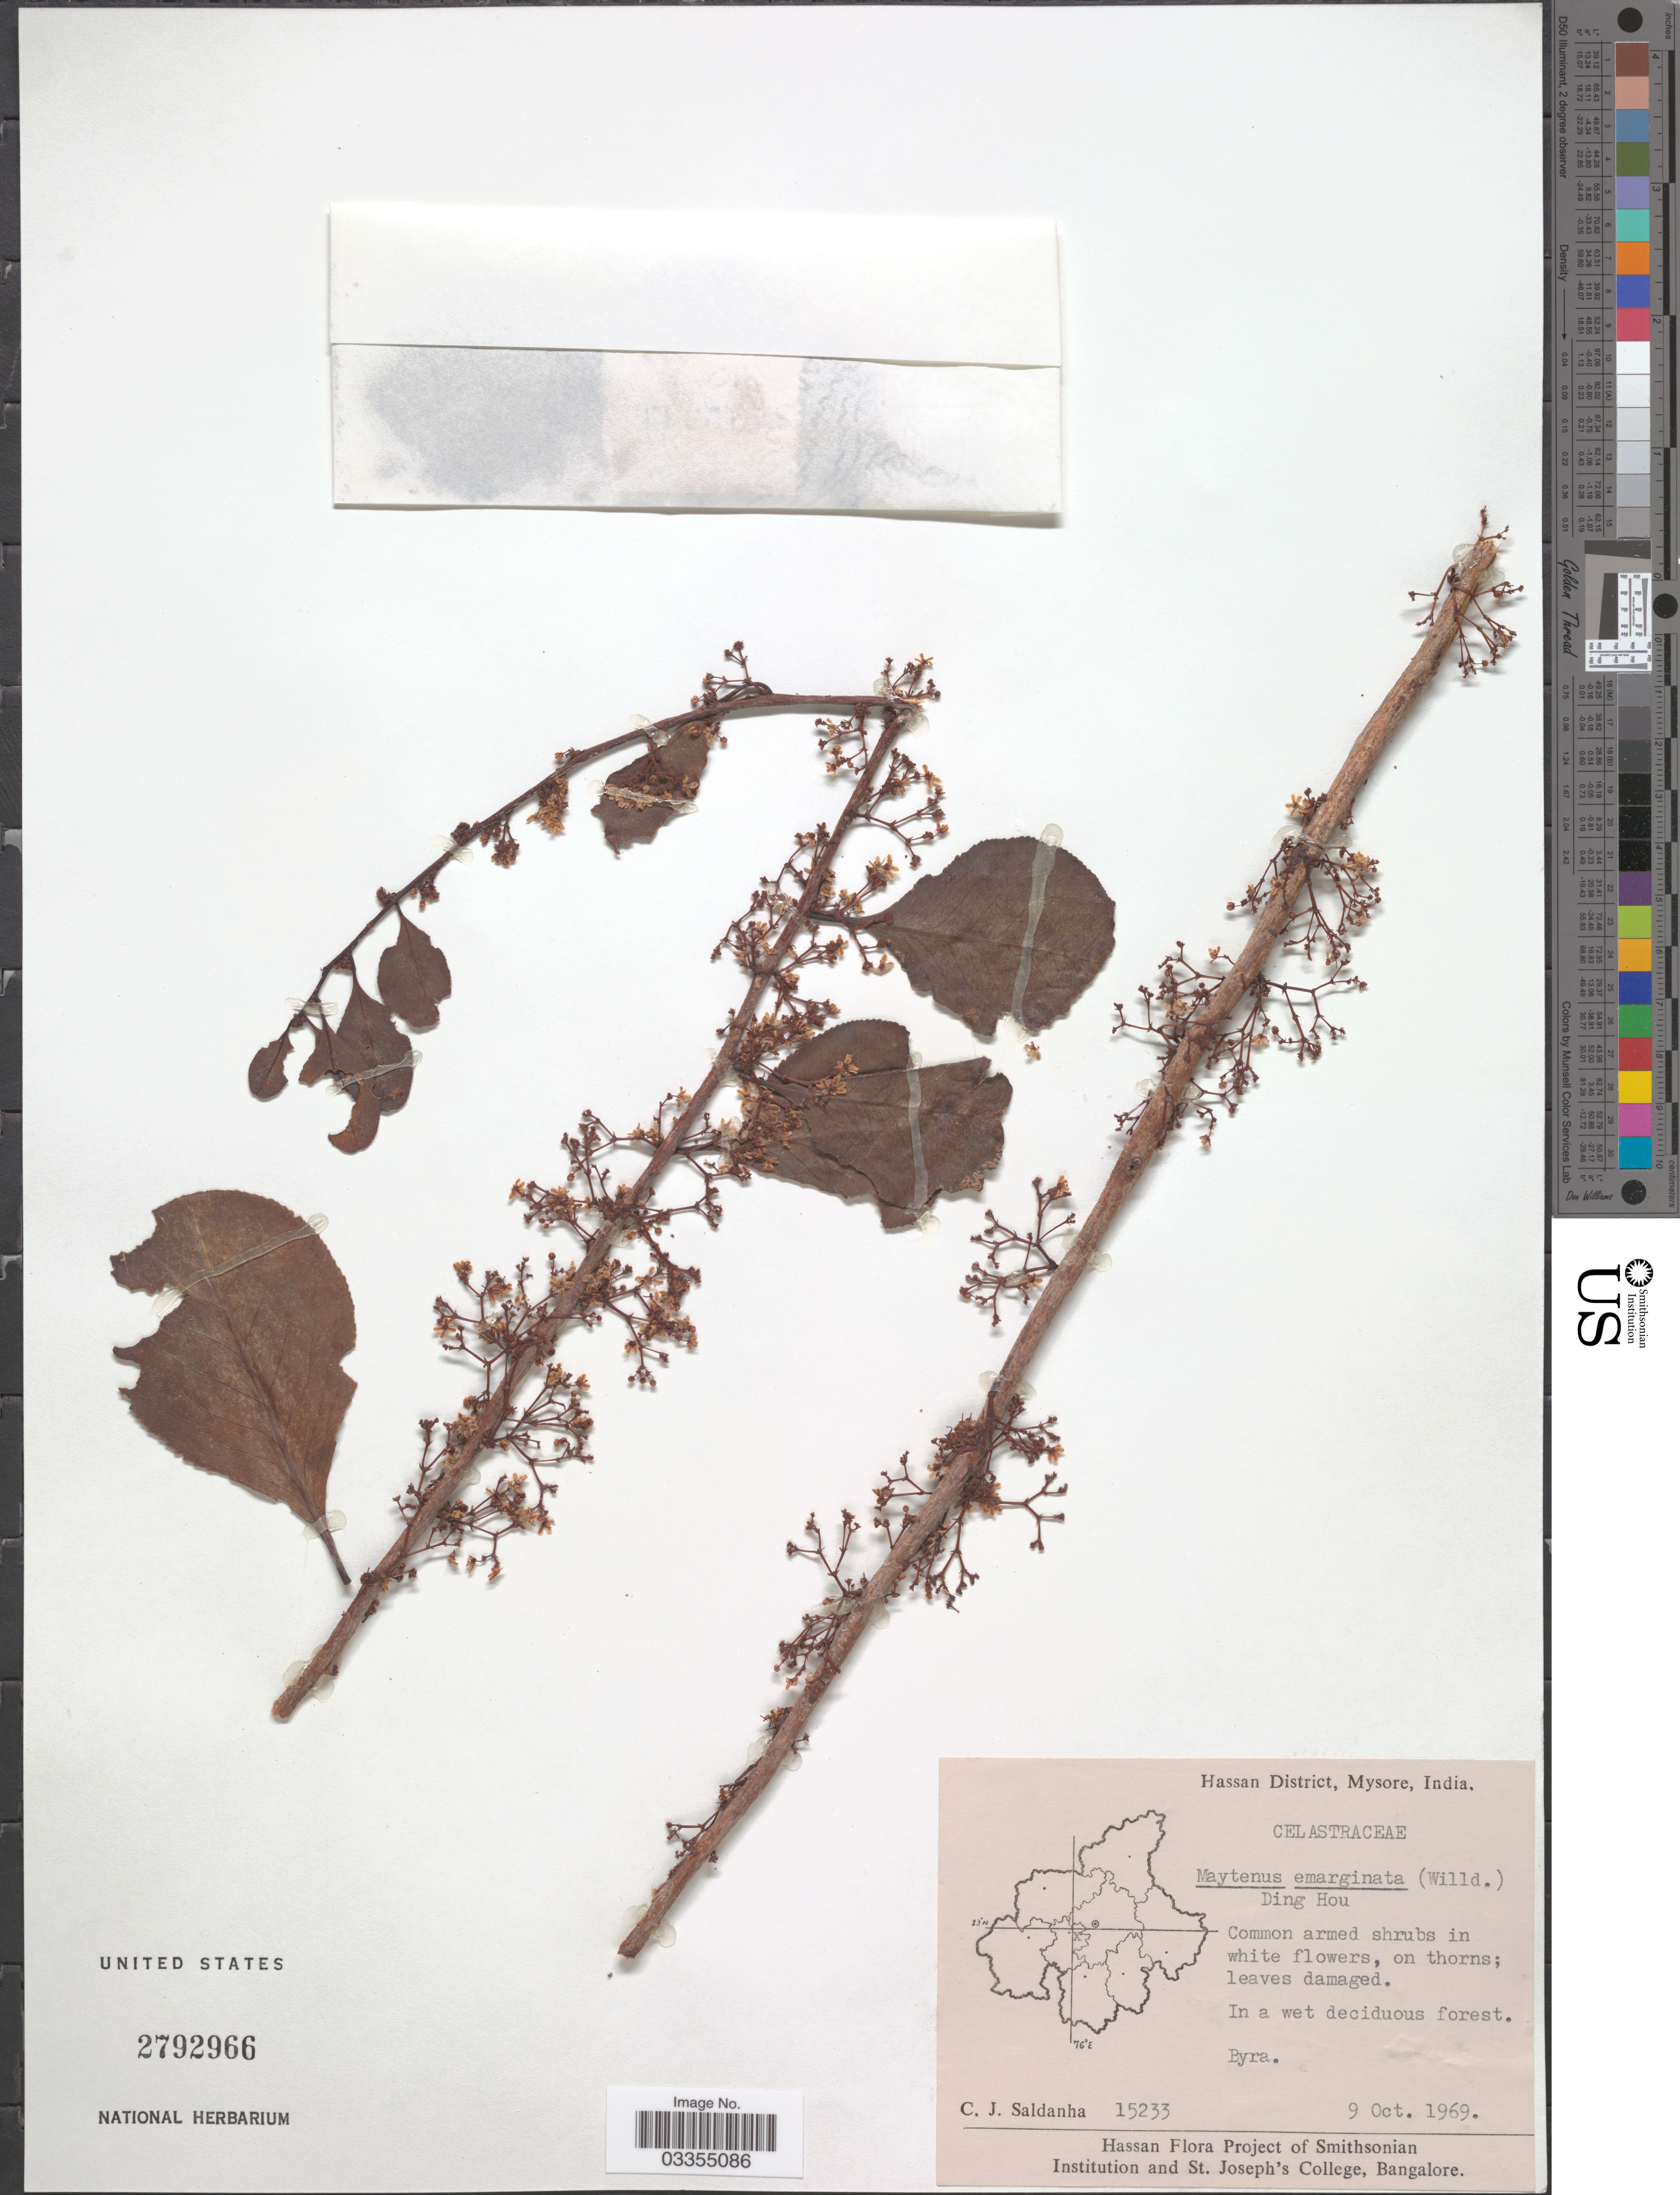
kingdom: Plantae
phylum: Tracheophyta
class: Magnoliopsida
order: Celastrales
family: Celastraceae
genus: Gymnosporia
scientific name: Gymnosporia montana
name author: (Roth) Benth.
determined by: Strong, Mark T., (BOT), Smithsonian Institution - National Museum of Natural History (UNITED STATES)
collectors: C. J. Saldanha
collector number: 15233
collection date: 1969-10-09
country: India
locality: Hassan District, Mysore. Byra.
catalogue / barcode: US 2792966